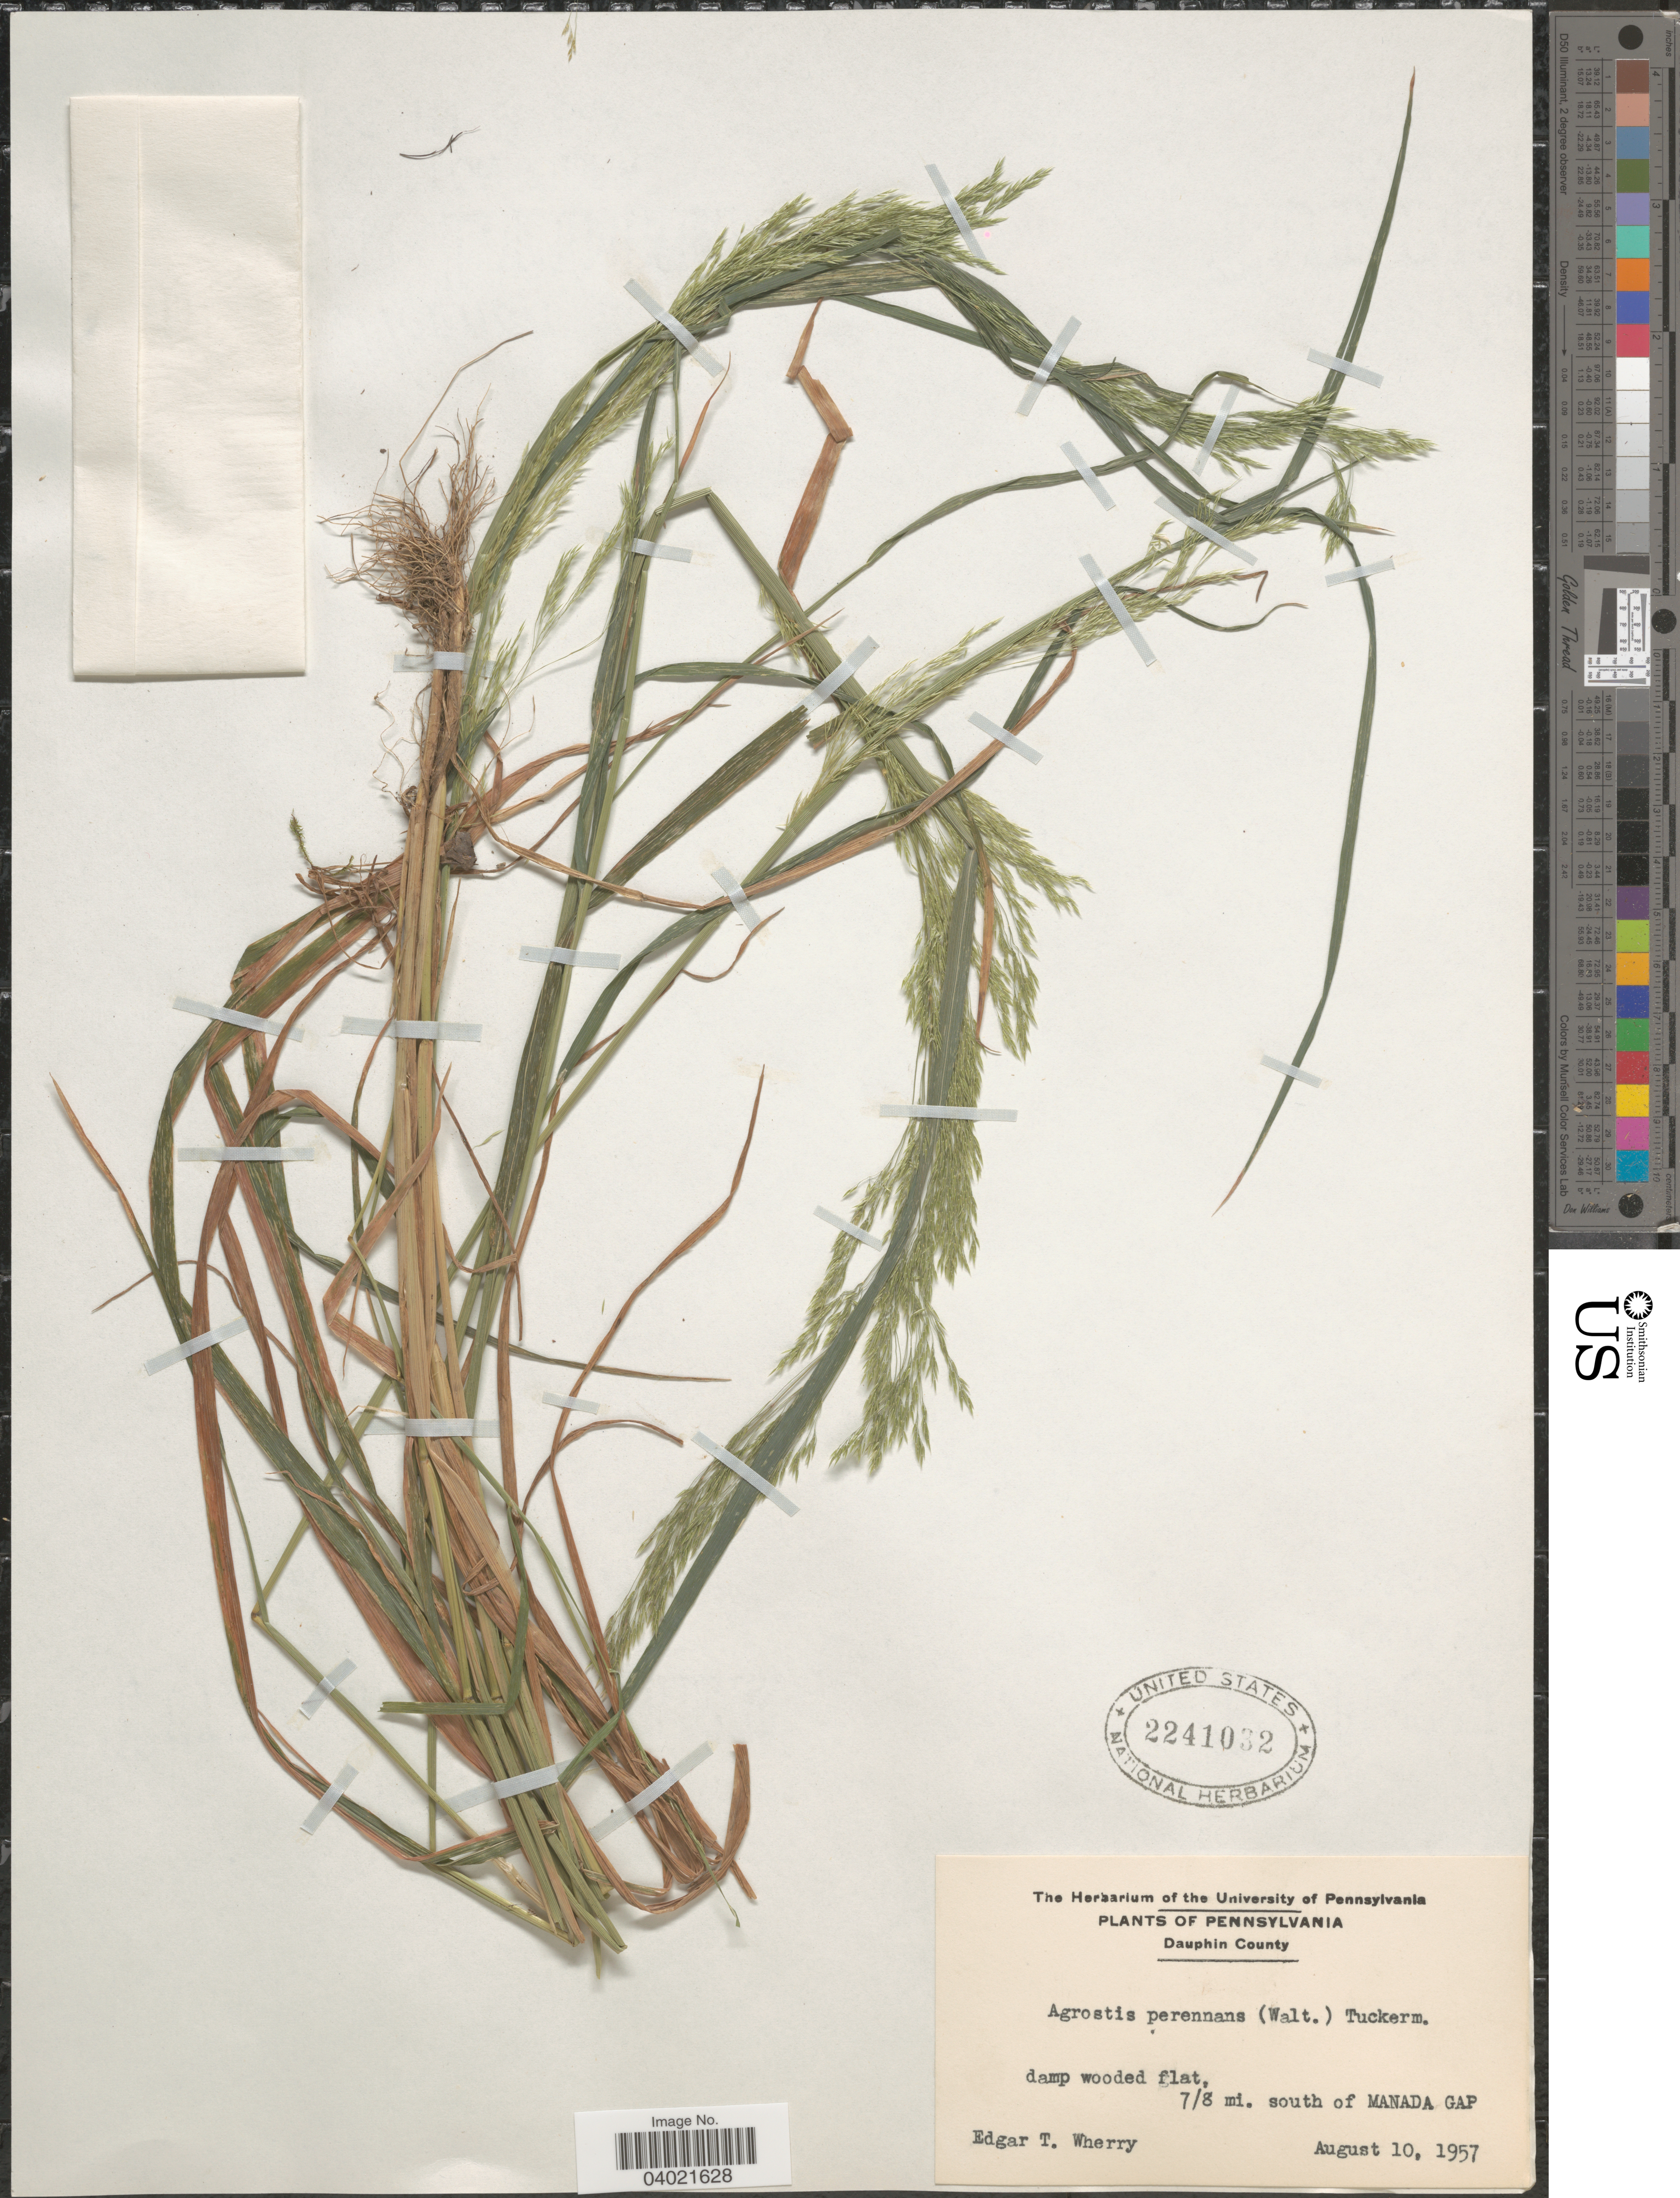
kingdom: Plantae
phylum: Tracheophyta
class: Liliopsida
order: Poales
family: Poaceae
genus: Agrostis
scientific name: Agrostis perennans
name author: (Walter) Tuck.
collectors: E. T. Wherry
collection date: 1957-08-10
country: United States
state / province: Pennsylvania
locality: Dauphin County. 7/8 mi. south of Manada Gap.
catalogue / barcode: US 2241032